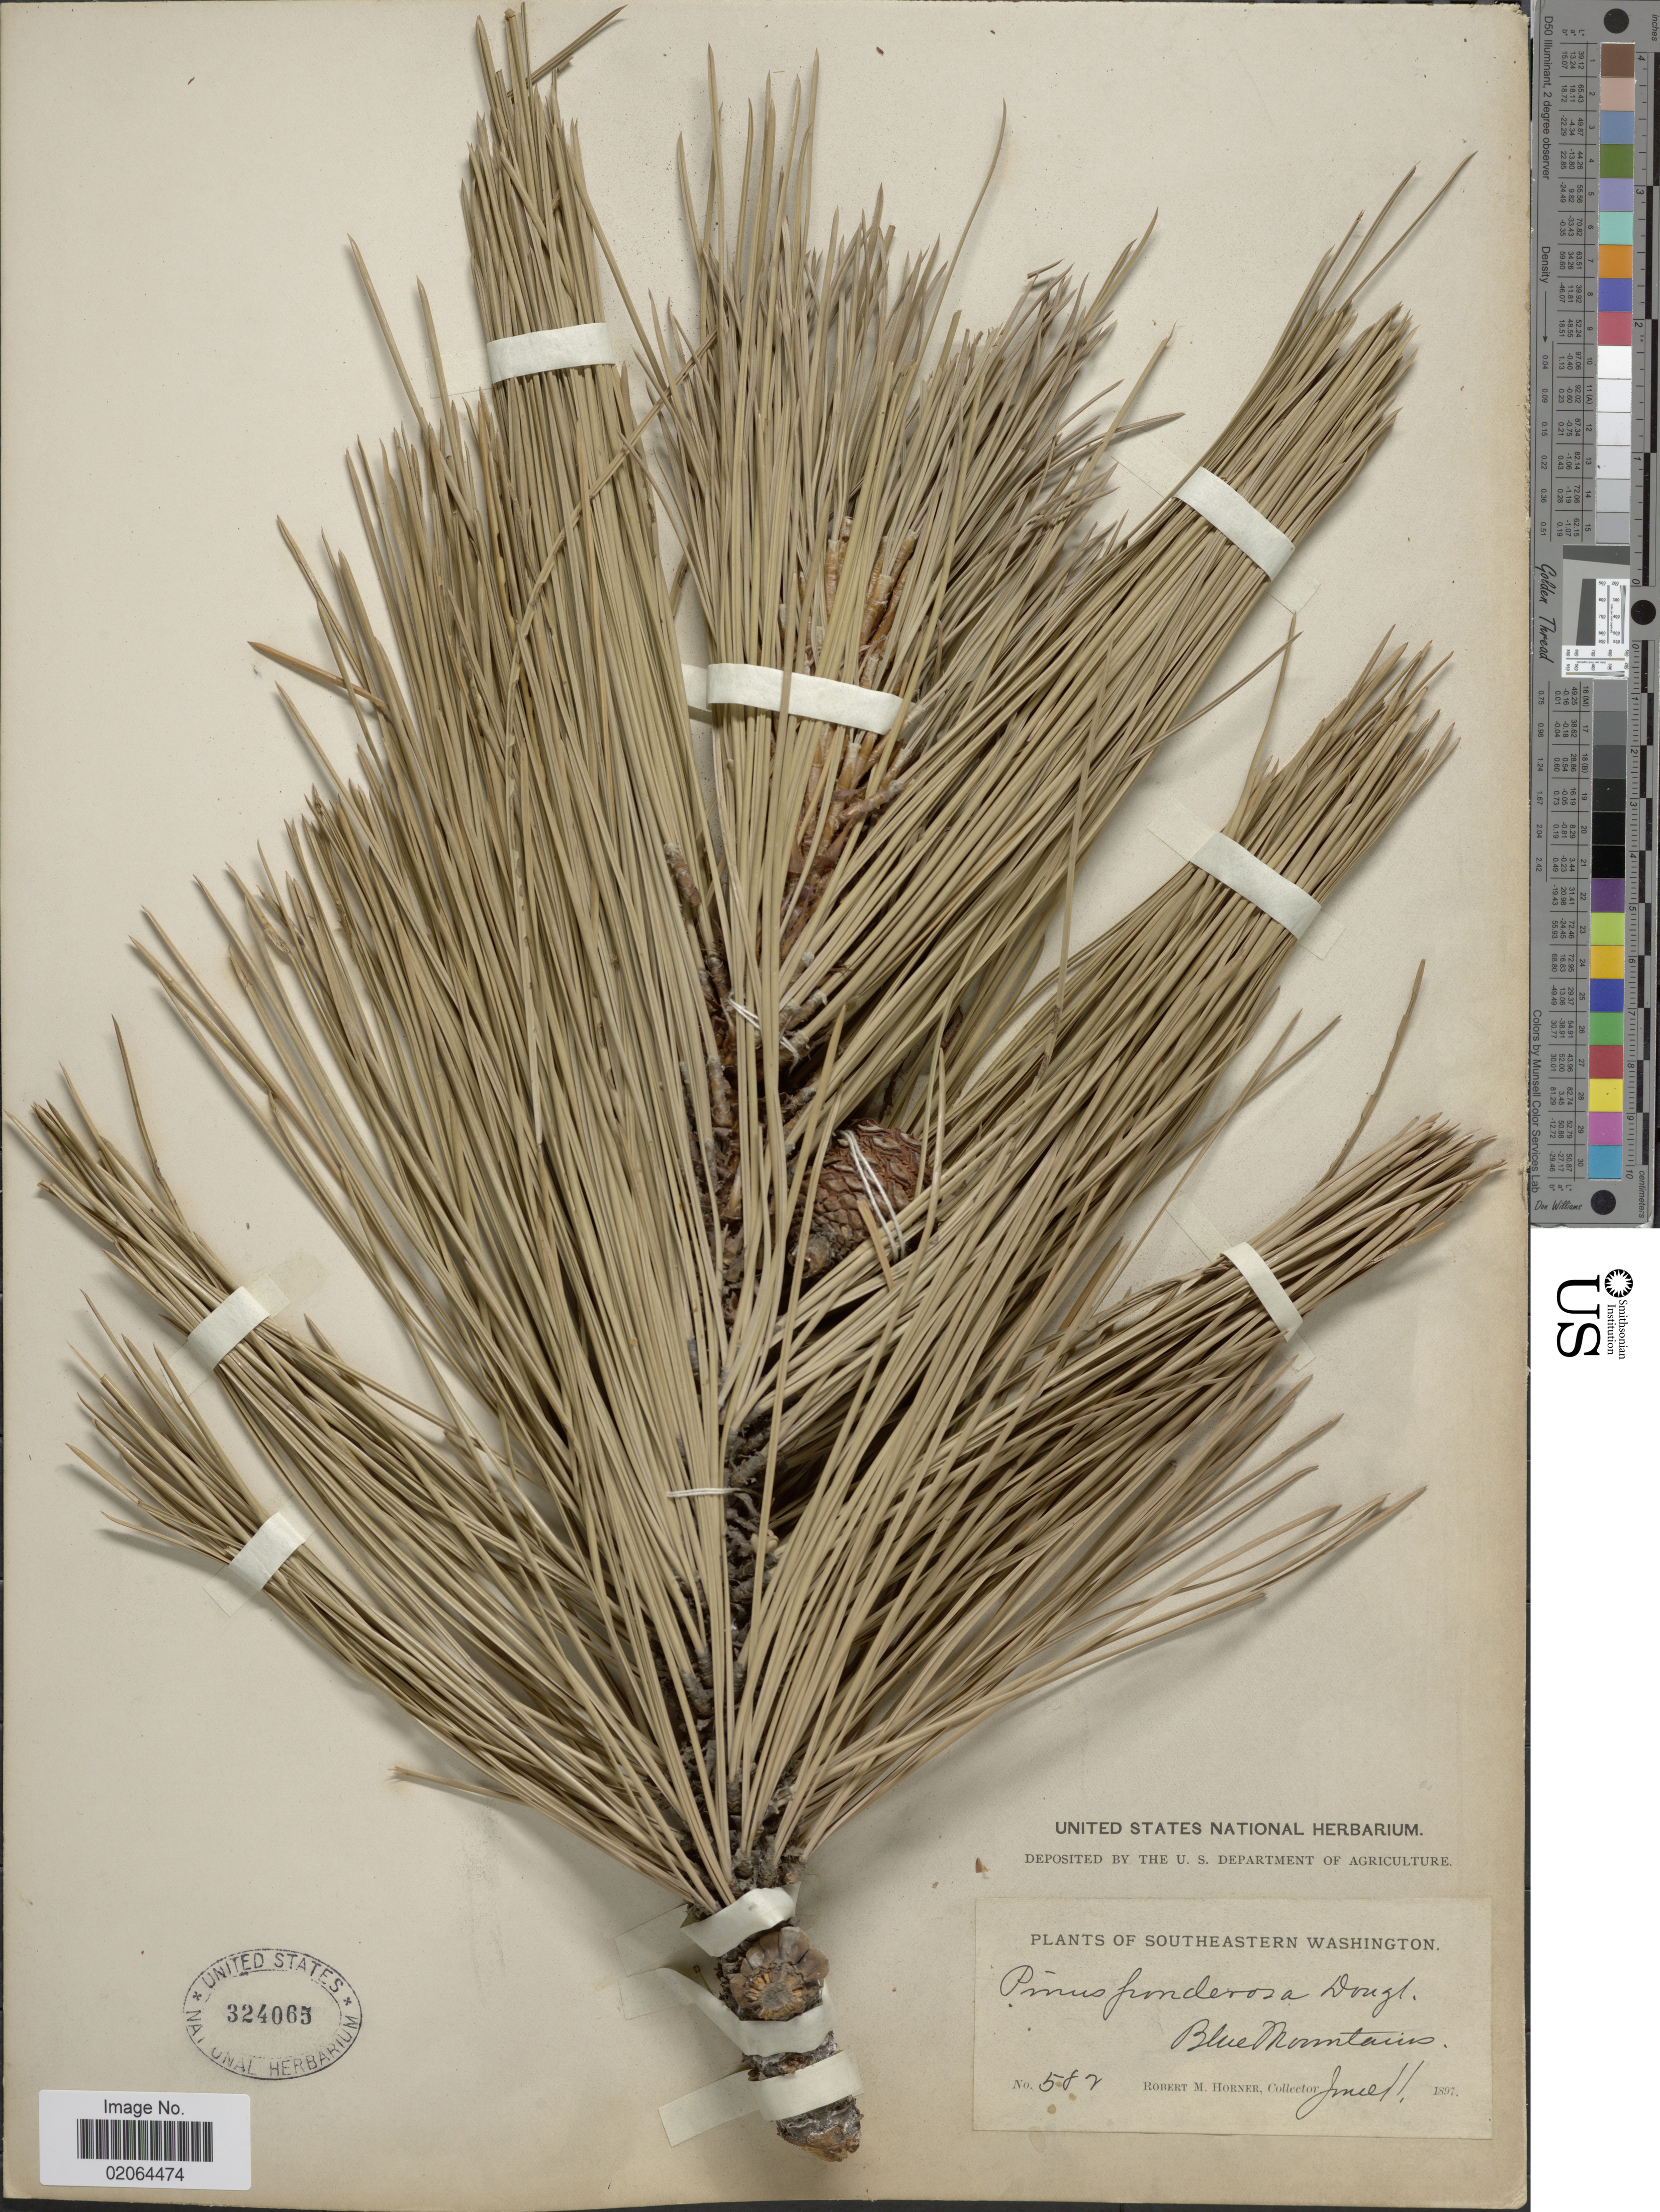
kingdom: Plantae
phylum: Tracheophyta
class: Pinopsida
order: Pinales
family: Pinaceae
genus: Pinus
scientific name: Pinus ponderosa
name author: Douglas ex C. Lawson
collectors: R. Horner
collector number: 582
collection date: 1897-06-11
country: United States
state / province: Washington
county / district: Clallam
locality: Southeastern Washington, Blue Mountains.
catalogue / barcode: US 324065